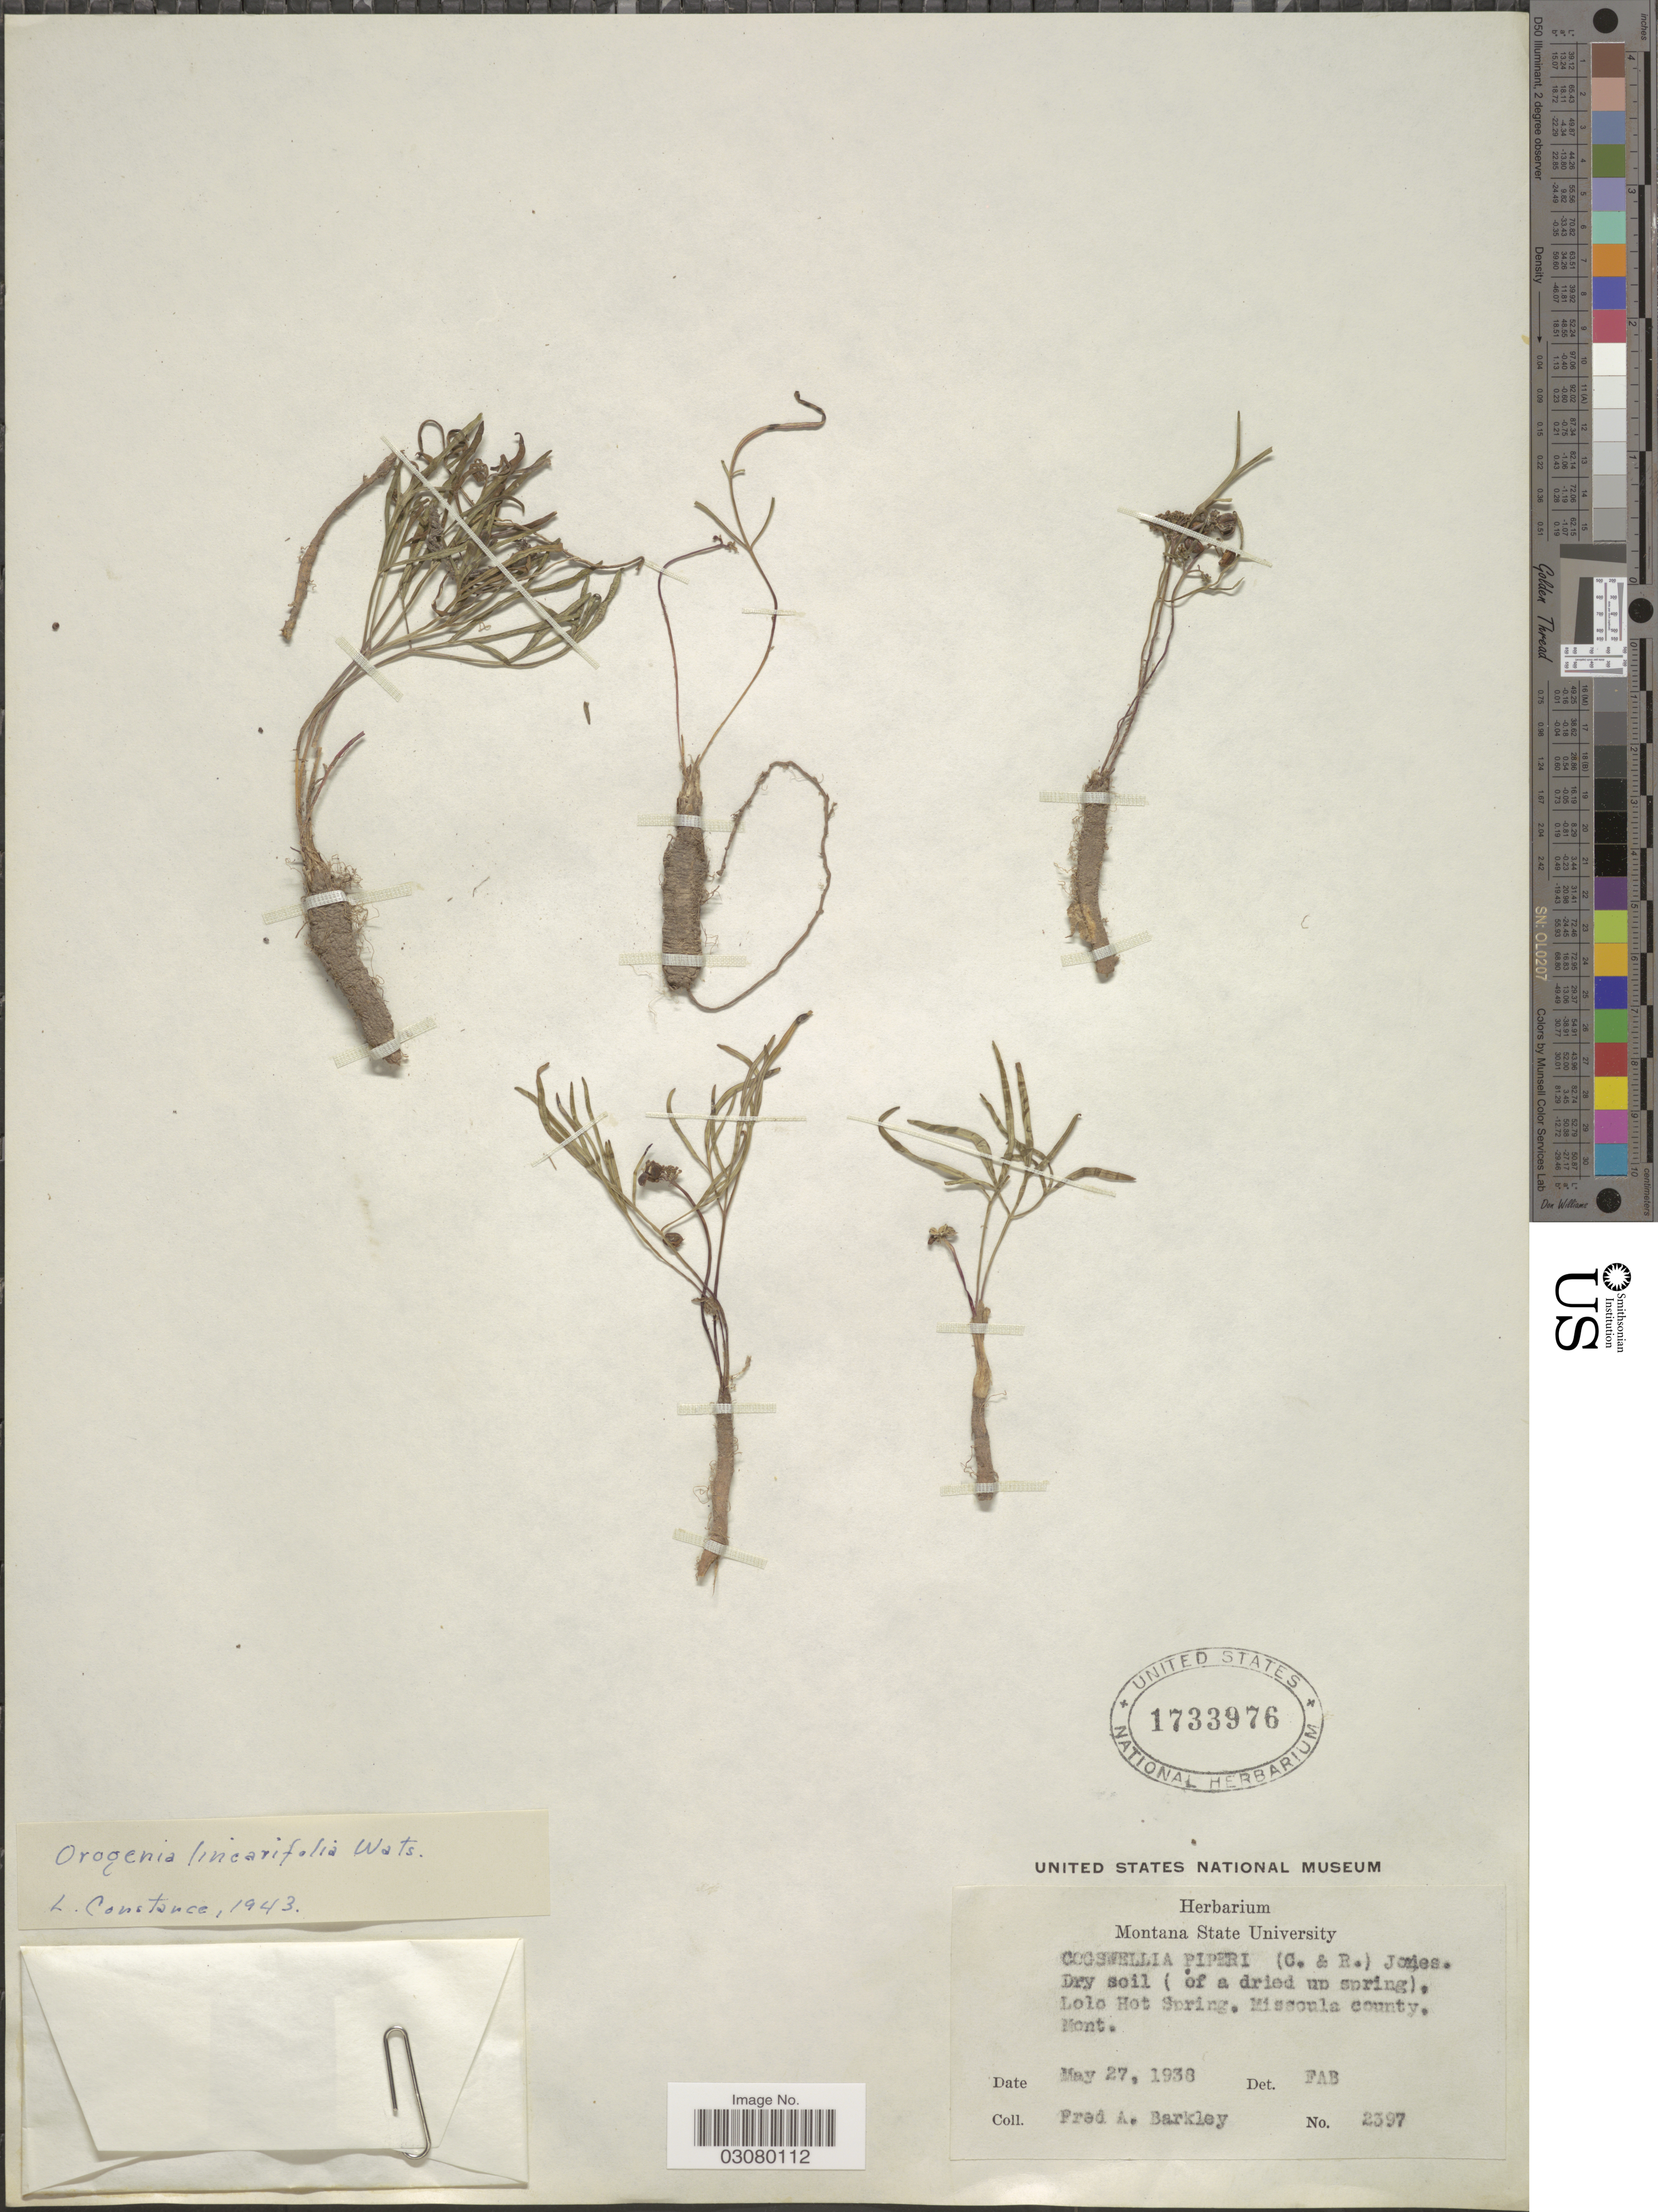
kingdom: Plantae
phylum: Tracheophyta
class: Magnoliopsida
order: Apiales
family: Apiaceae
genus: Orogenia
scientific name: Orogenia linearifolia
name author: S. Watson in C. King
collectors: F. A. Barkley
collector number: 2397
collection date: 1938-05-27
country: United States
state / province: Montana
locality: Lolo Hot Spring. Missoula county.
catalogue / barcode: US 1733976